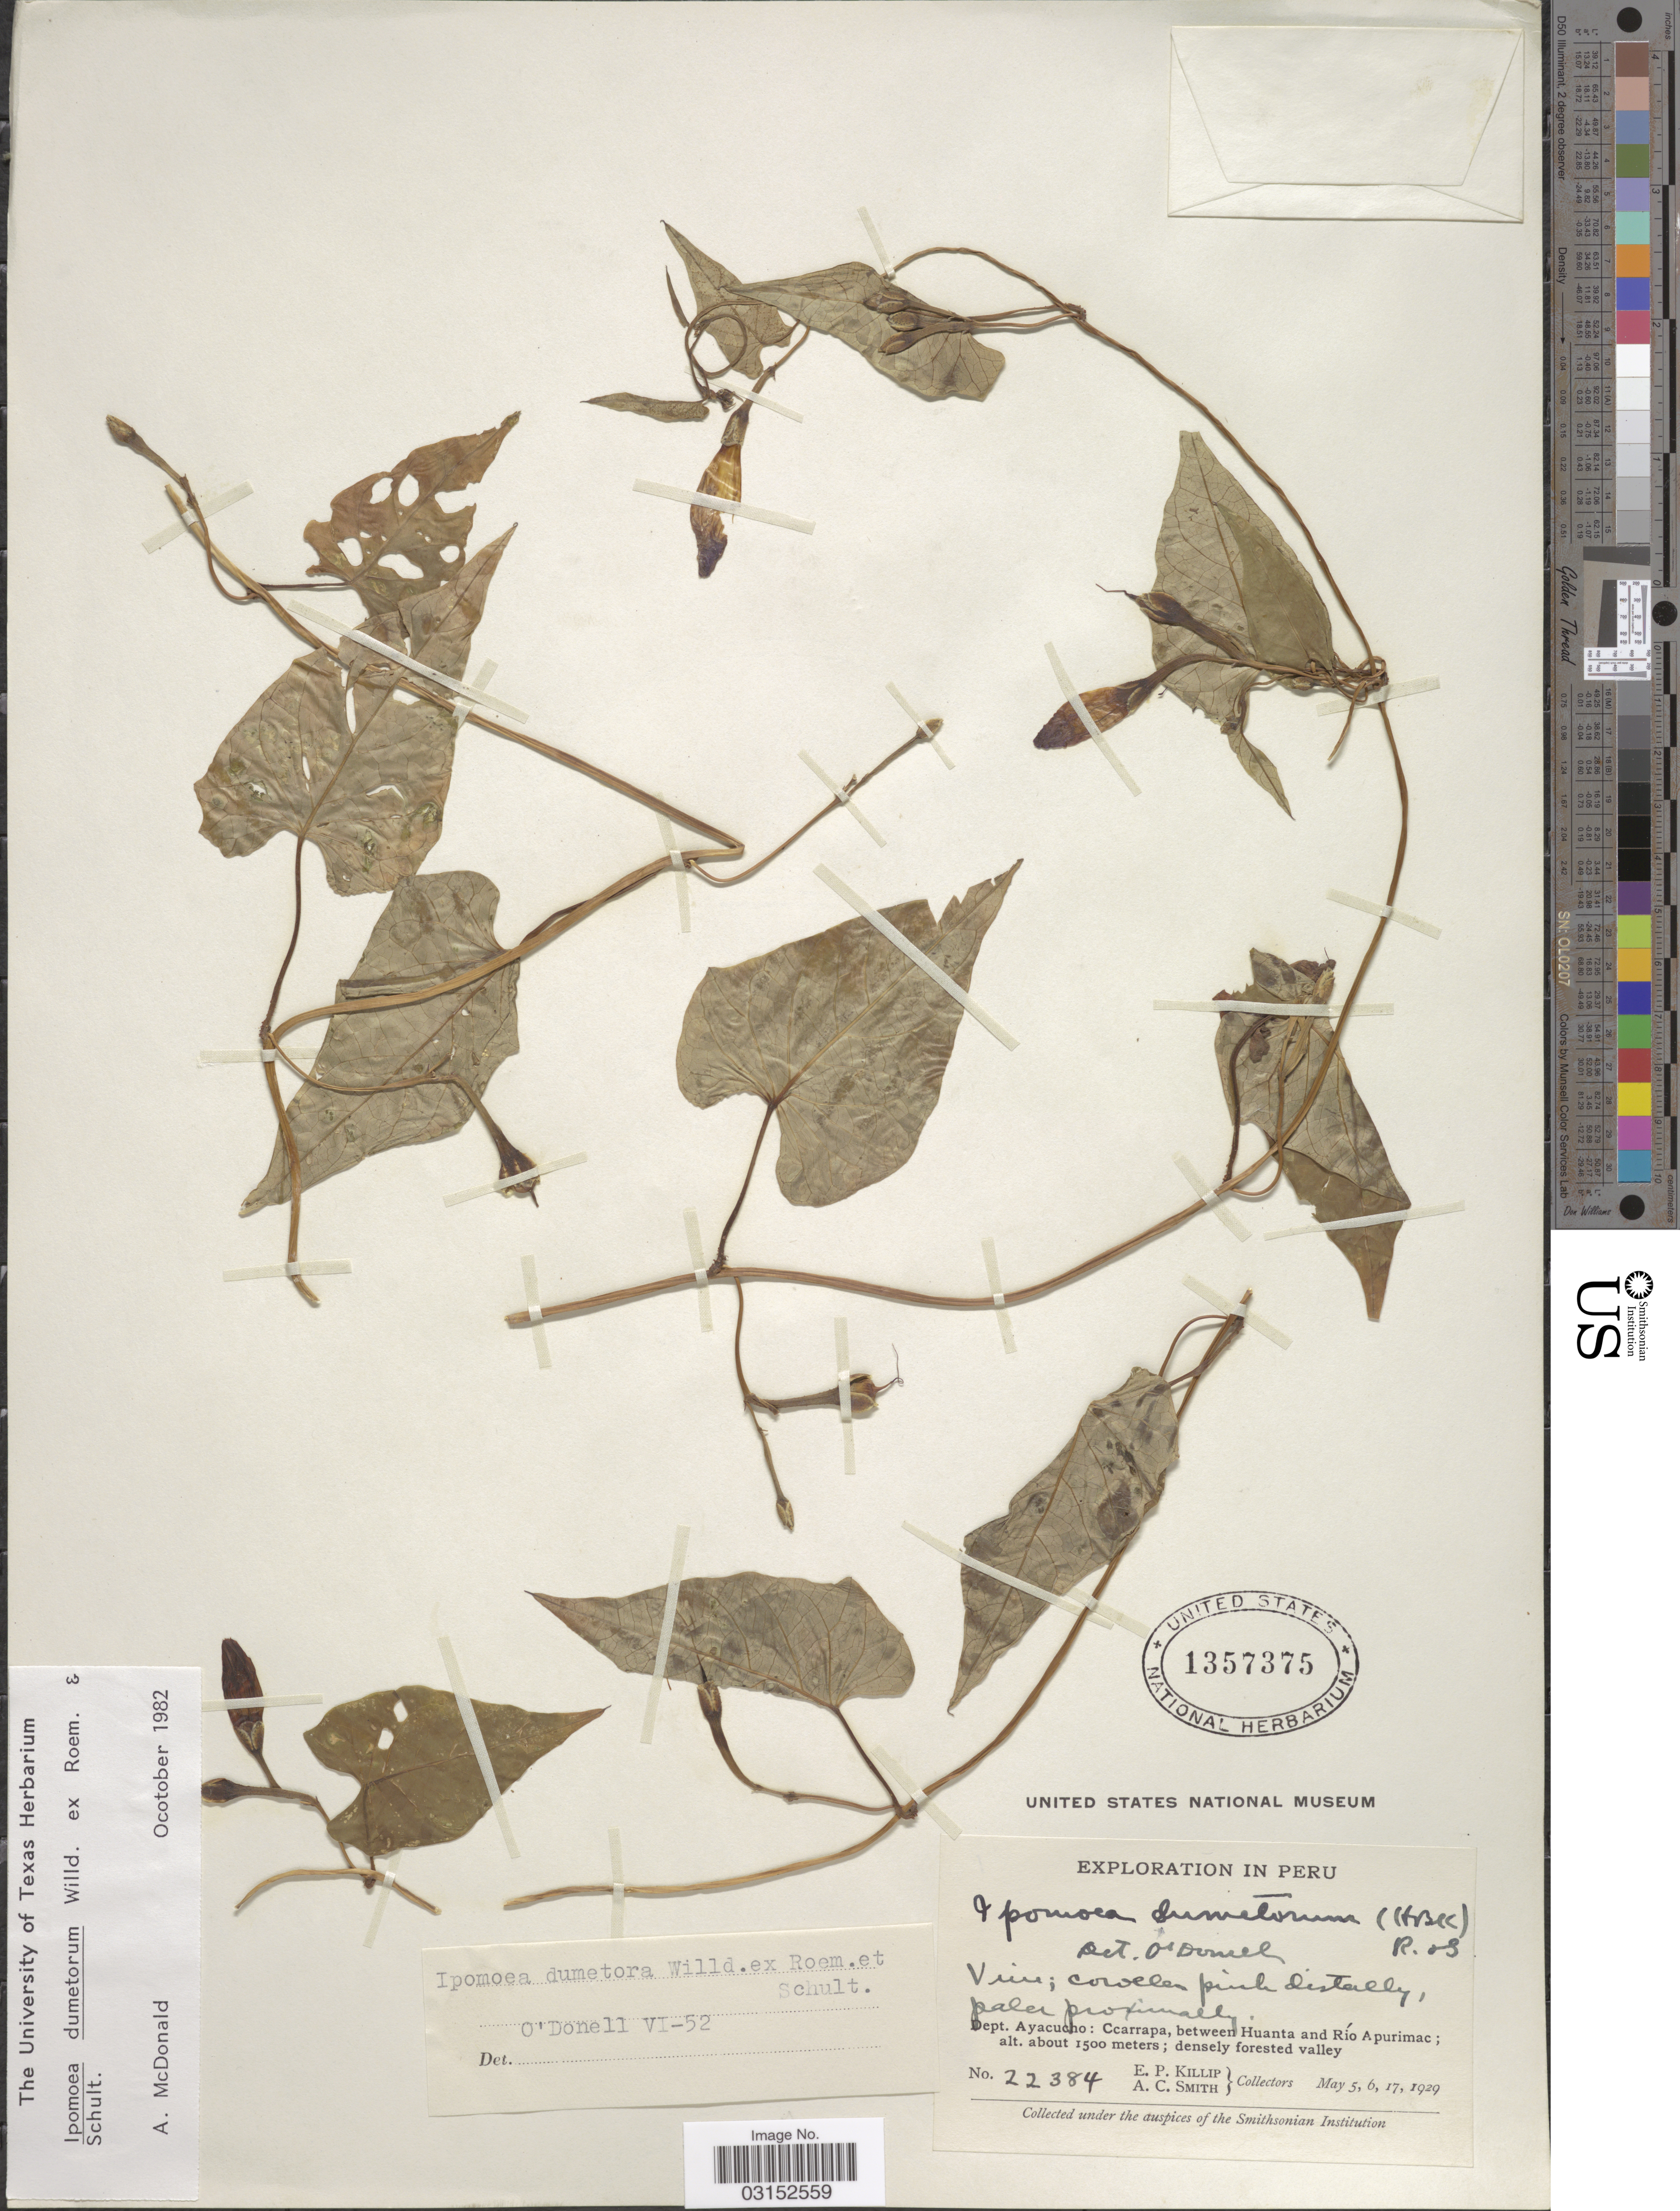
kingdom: Plantae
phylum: Tracheophyta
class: Magnoliopsida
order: Solanales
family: Convolvulaceae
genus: Ipomoea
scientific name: Ipomoea dumetorum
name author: Willd.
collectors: E. P. Killip & A. C. Smith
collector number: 22384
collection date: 1929-05-05/1929-05-17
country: Peru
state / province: Ayacucho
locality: Dept. Ayacucho: Ccarrapa, between Huanta and Río Apurimac.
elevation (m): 1500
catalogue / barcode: US 1357375